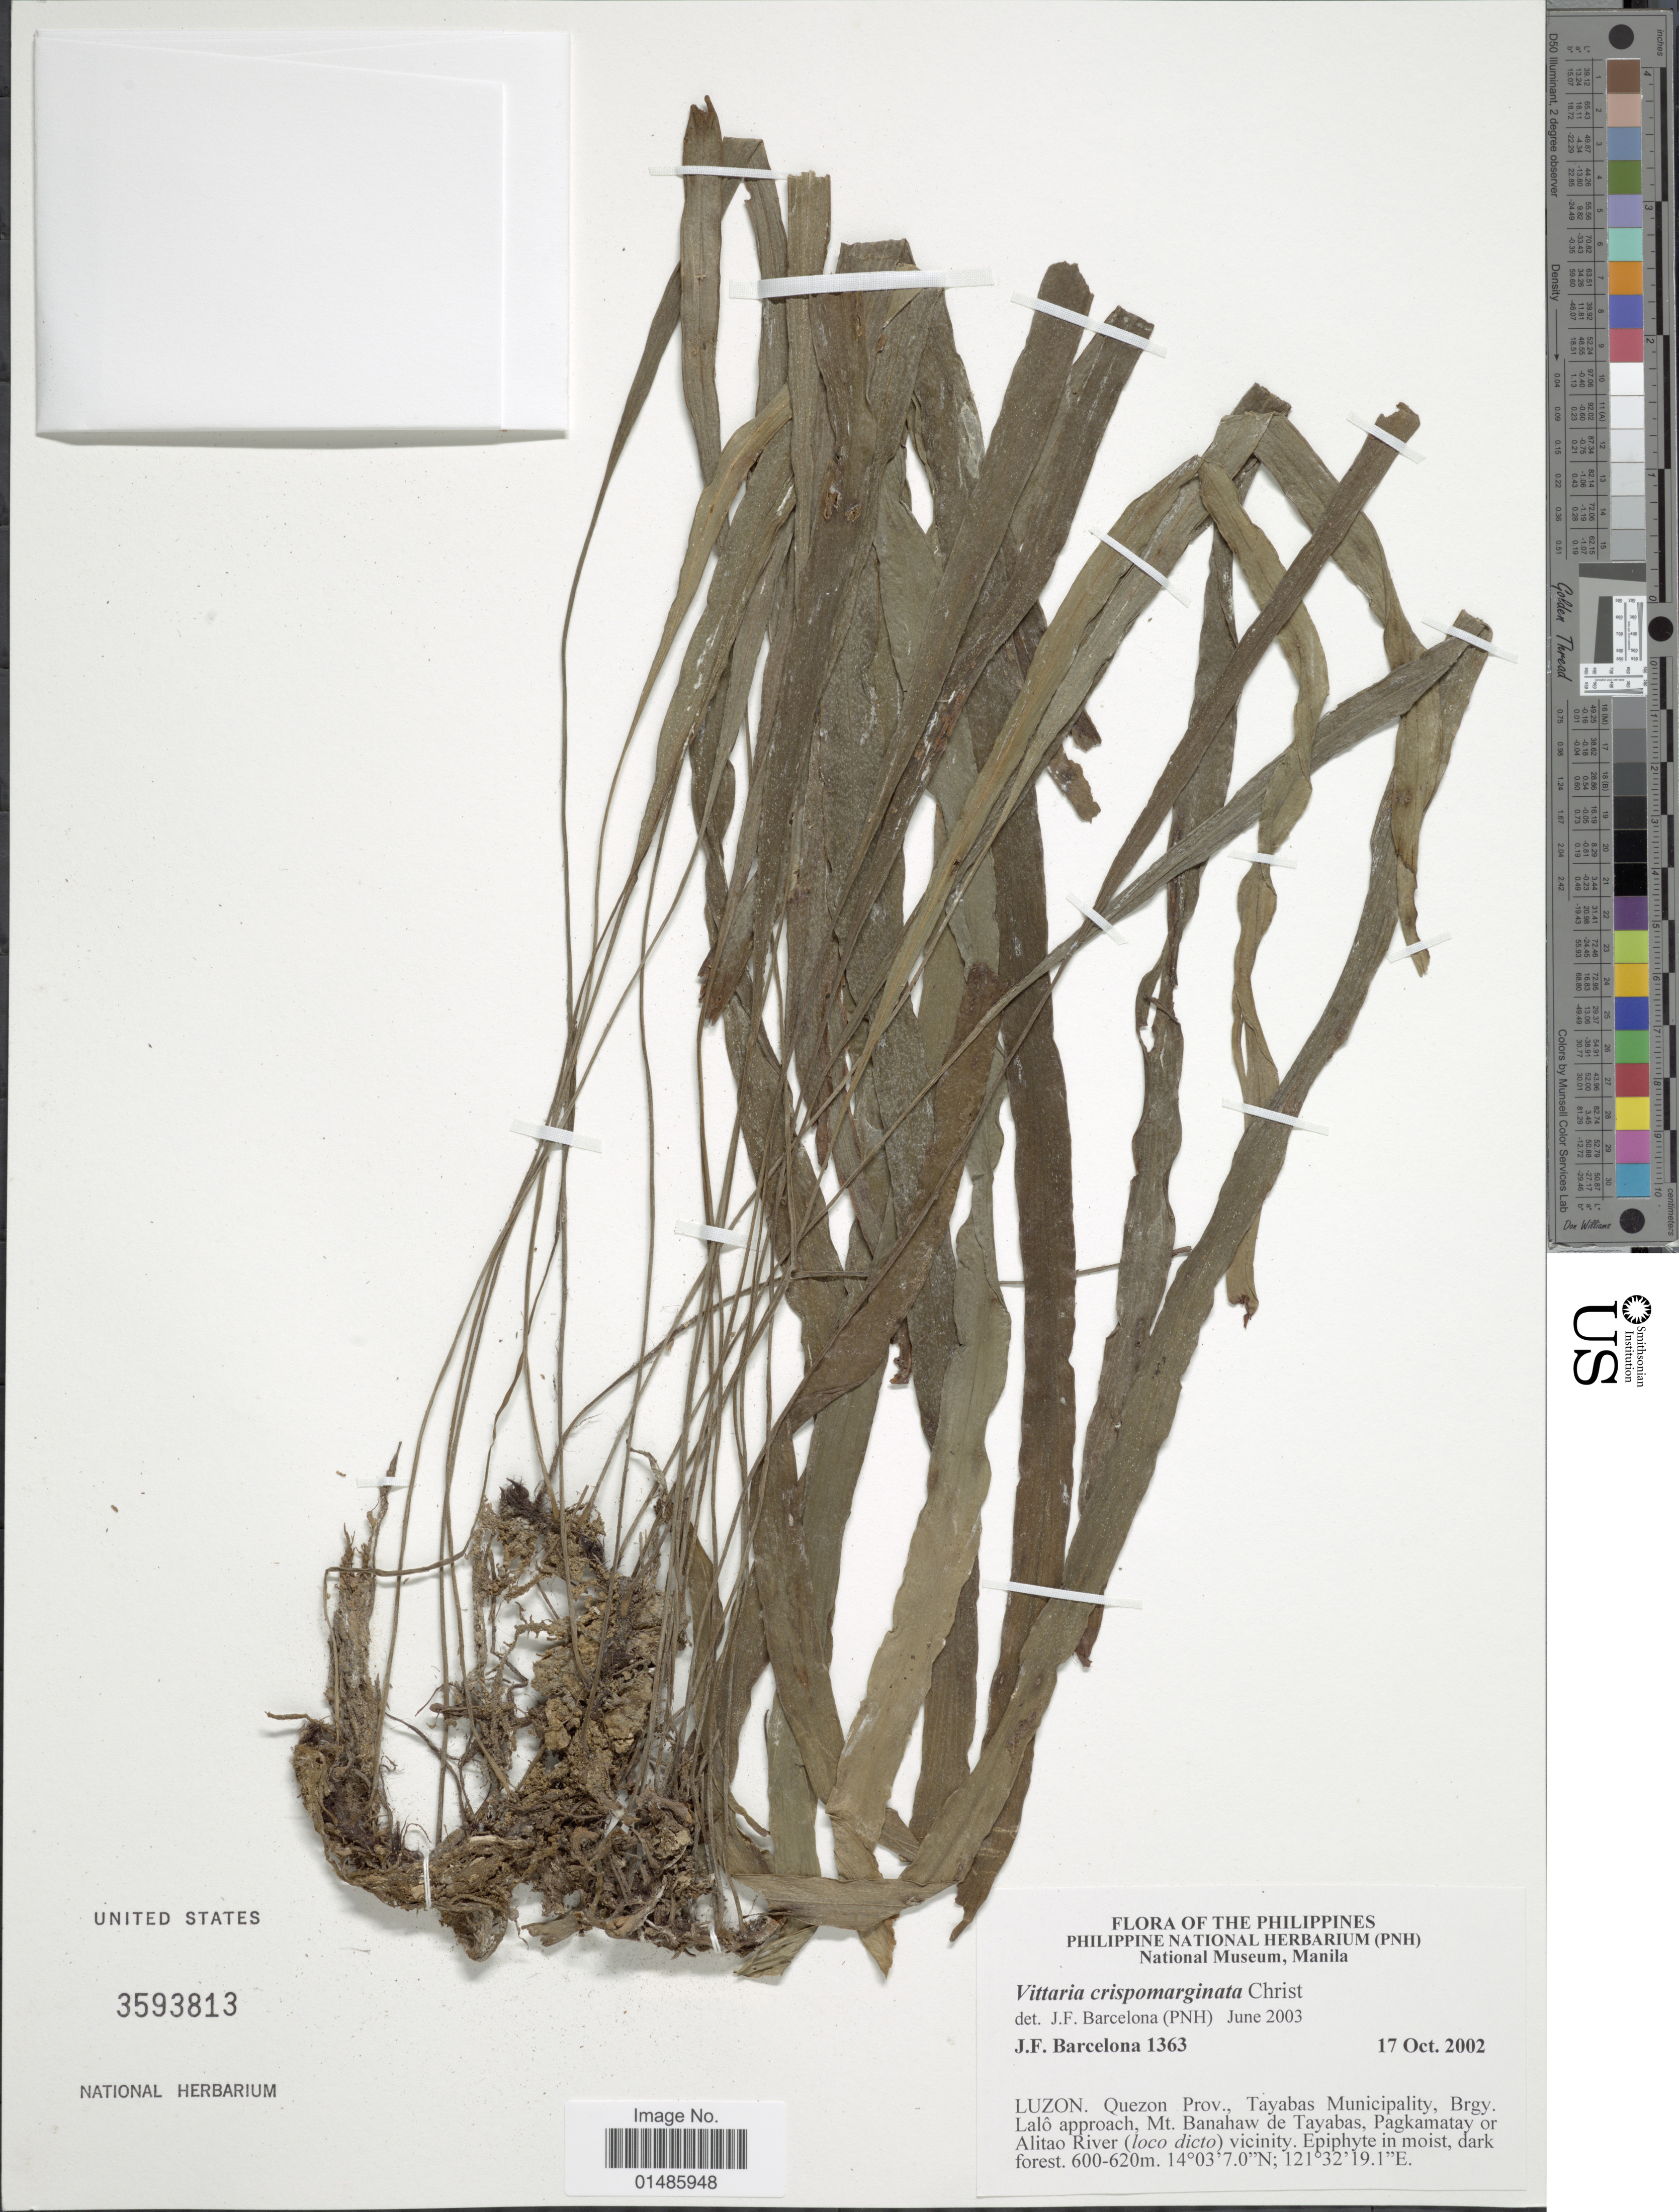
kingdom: Plantae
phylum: Tracheophyta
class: Polypodiopsida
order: Polypodiales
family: Pteridaceae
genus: Haplopteris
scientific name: Haplopteris crispomarginata comb. ined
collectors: J. F. Barcelona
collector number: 1363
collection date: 2002-10-17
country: Philippines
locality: Luzon. Quezon Prov., Tayabas Municipality, Brgy. Lalô approach, Mt. Banahaw de Tayabas, Pagkamatay or Alitao River (loco dicto) vicinity.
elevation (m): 600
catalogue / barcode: US 3593813